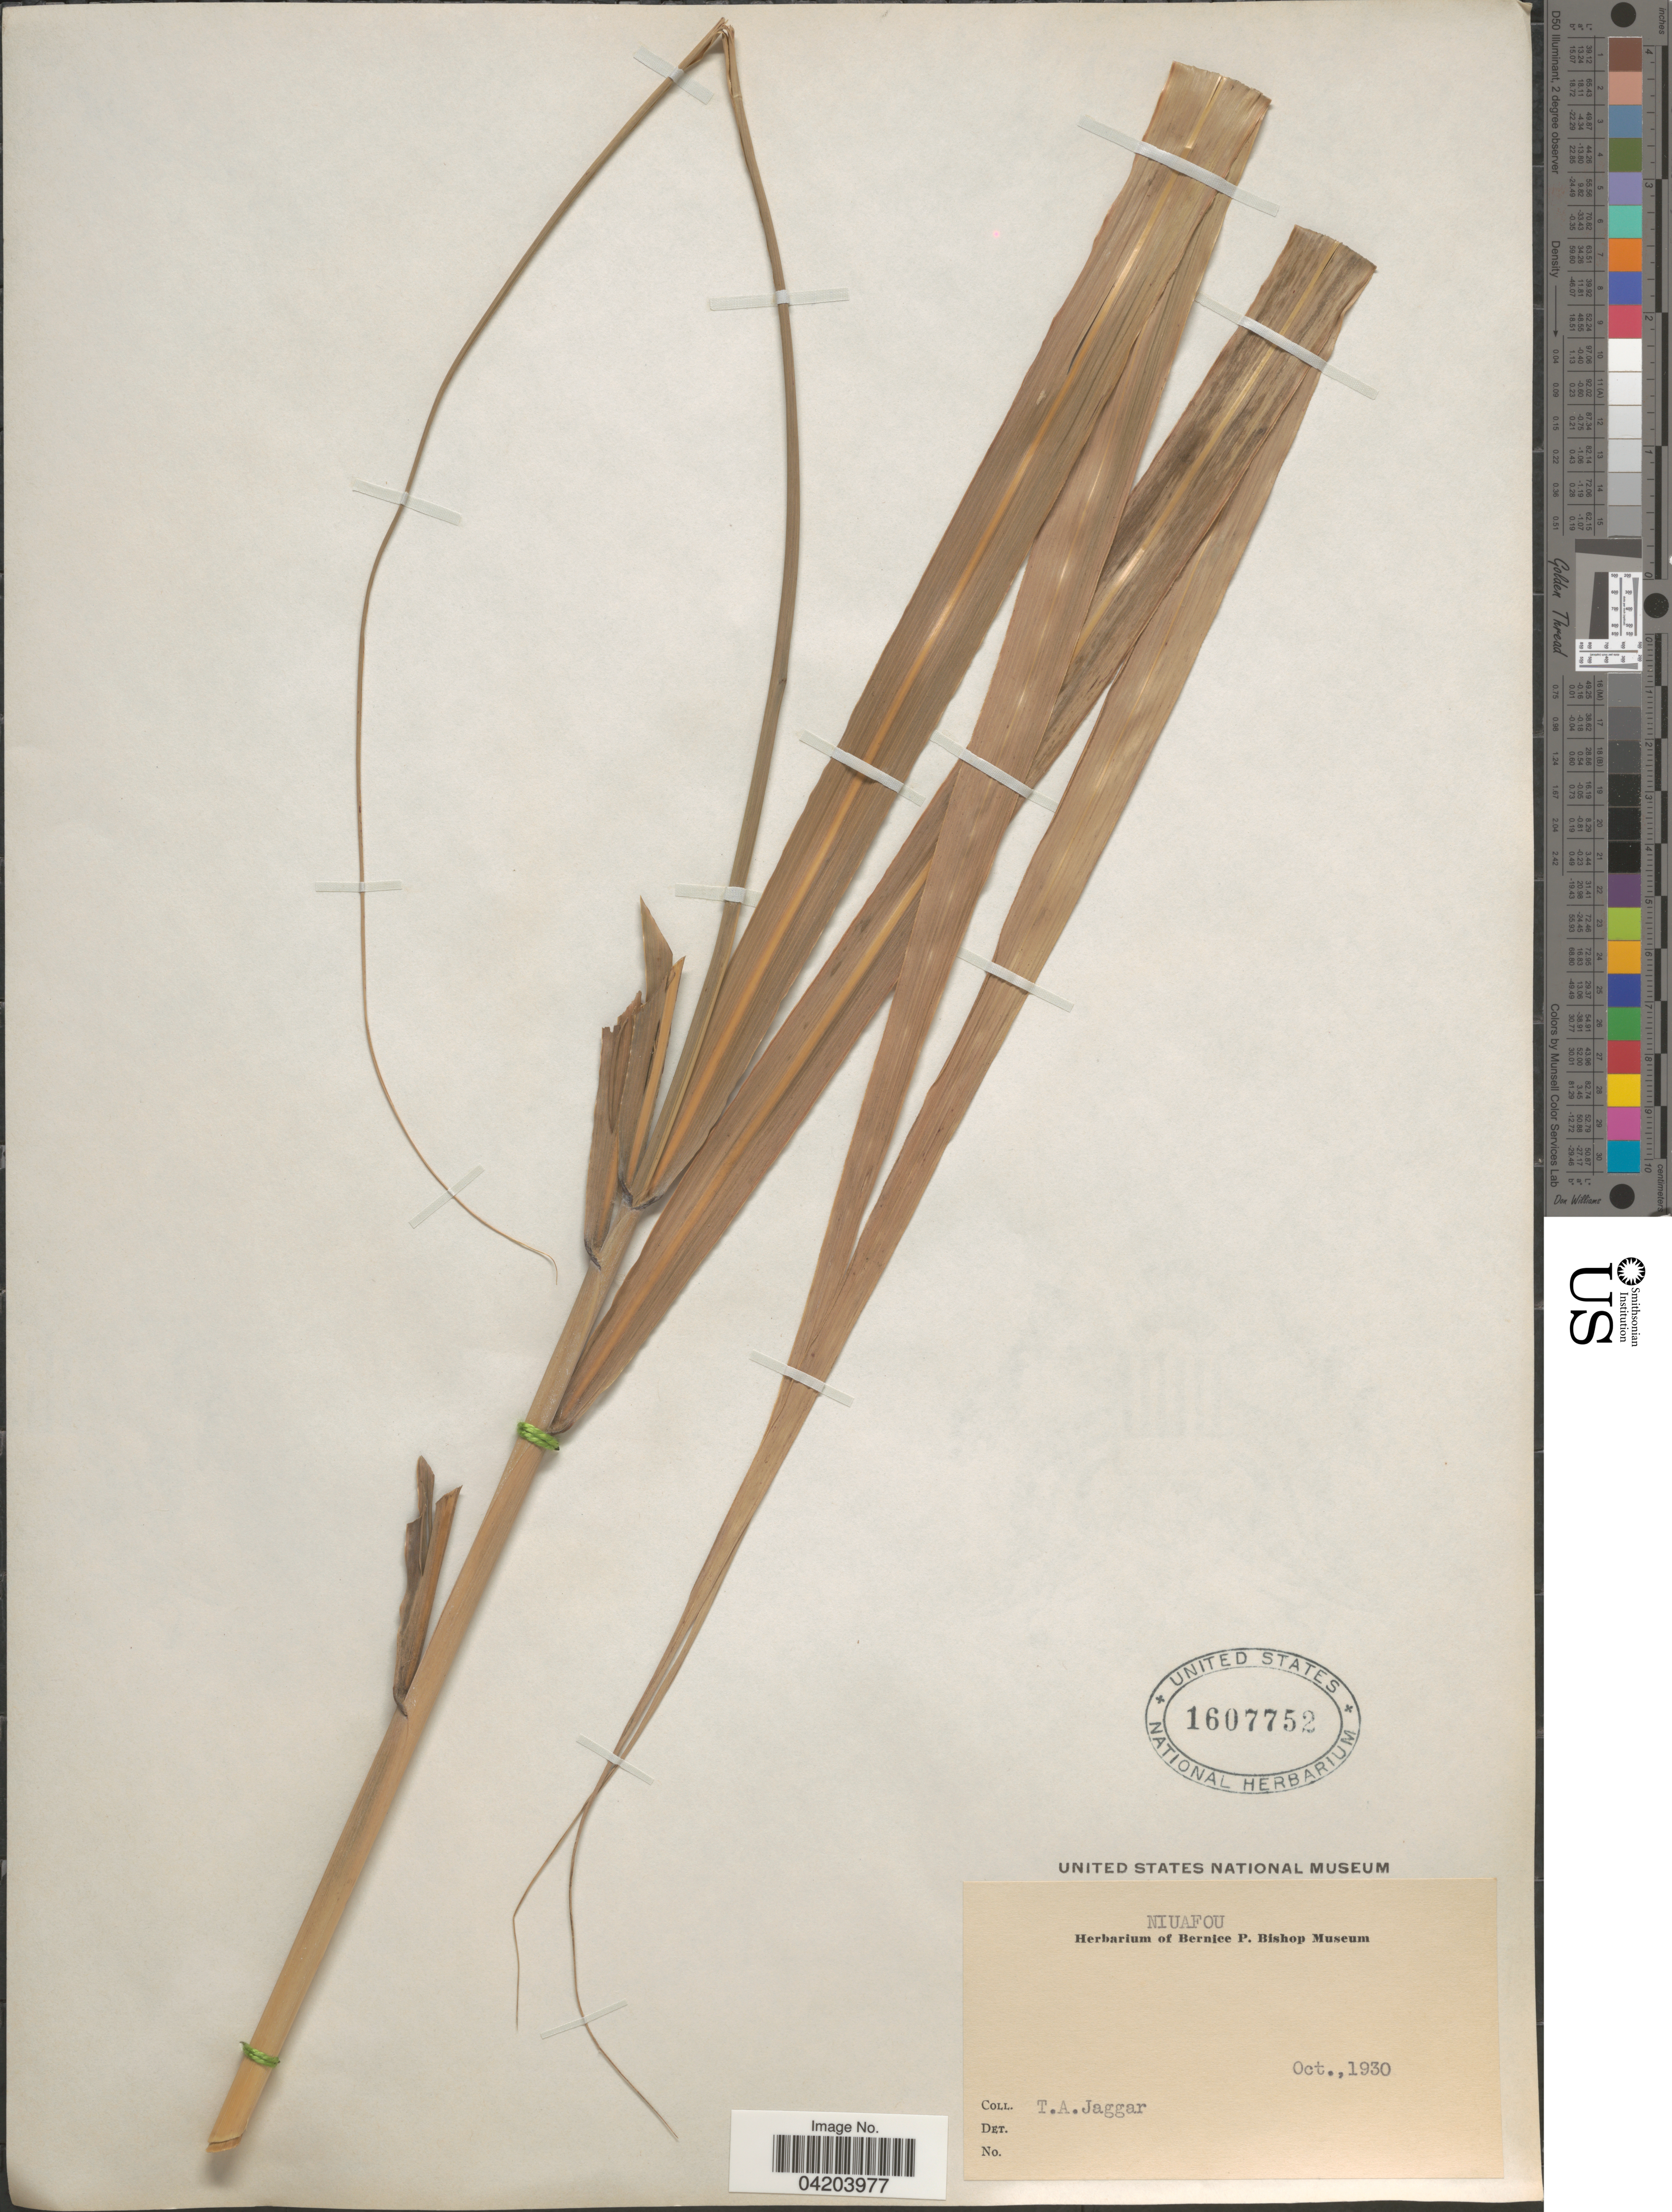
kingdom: Plantae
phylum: Tracheophyta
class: Liliopsida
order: Poales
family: Poaceae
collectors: T. Jaggar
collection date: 1930-10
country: Tonga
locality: Niuafou.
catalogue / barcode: US 1607752